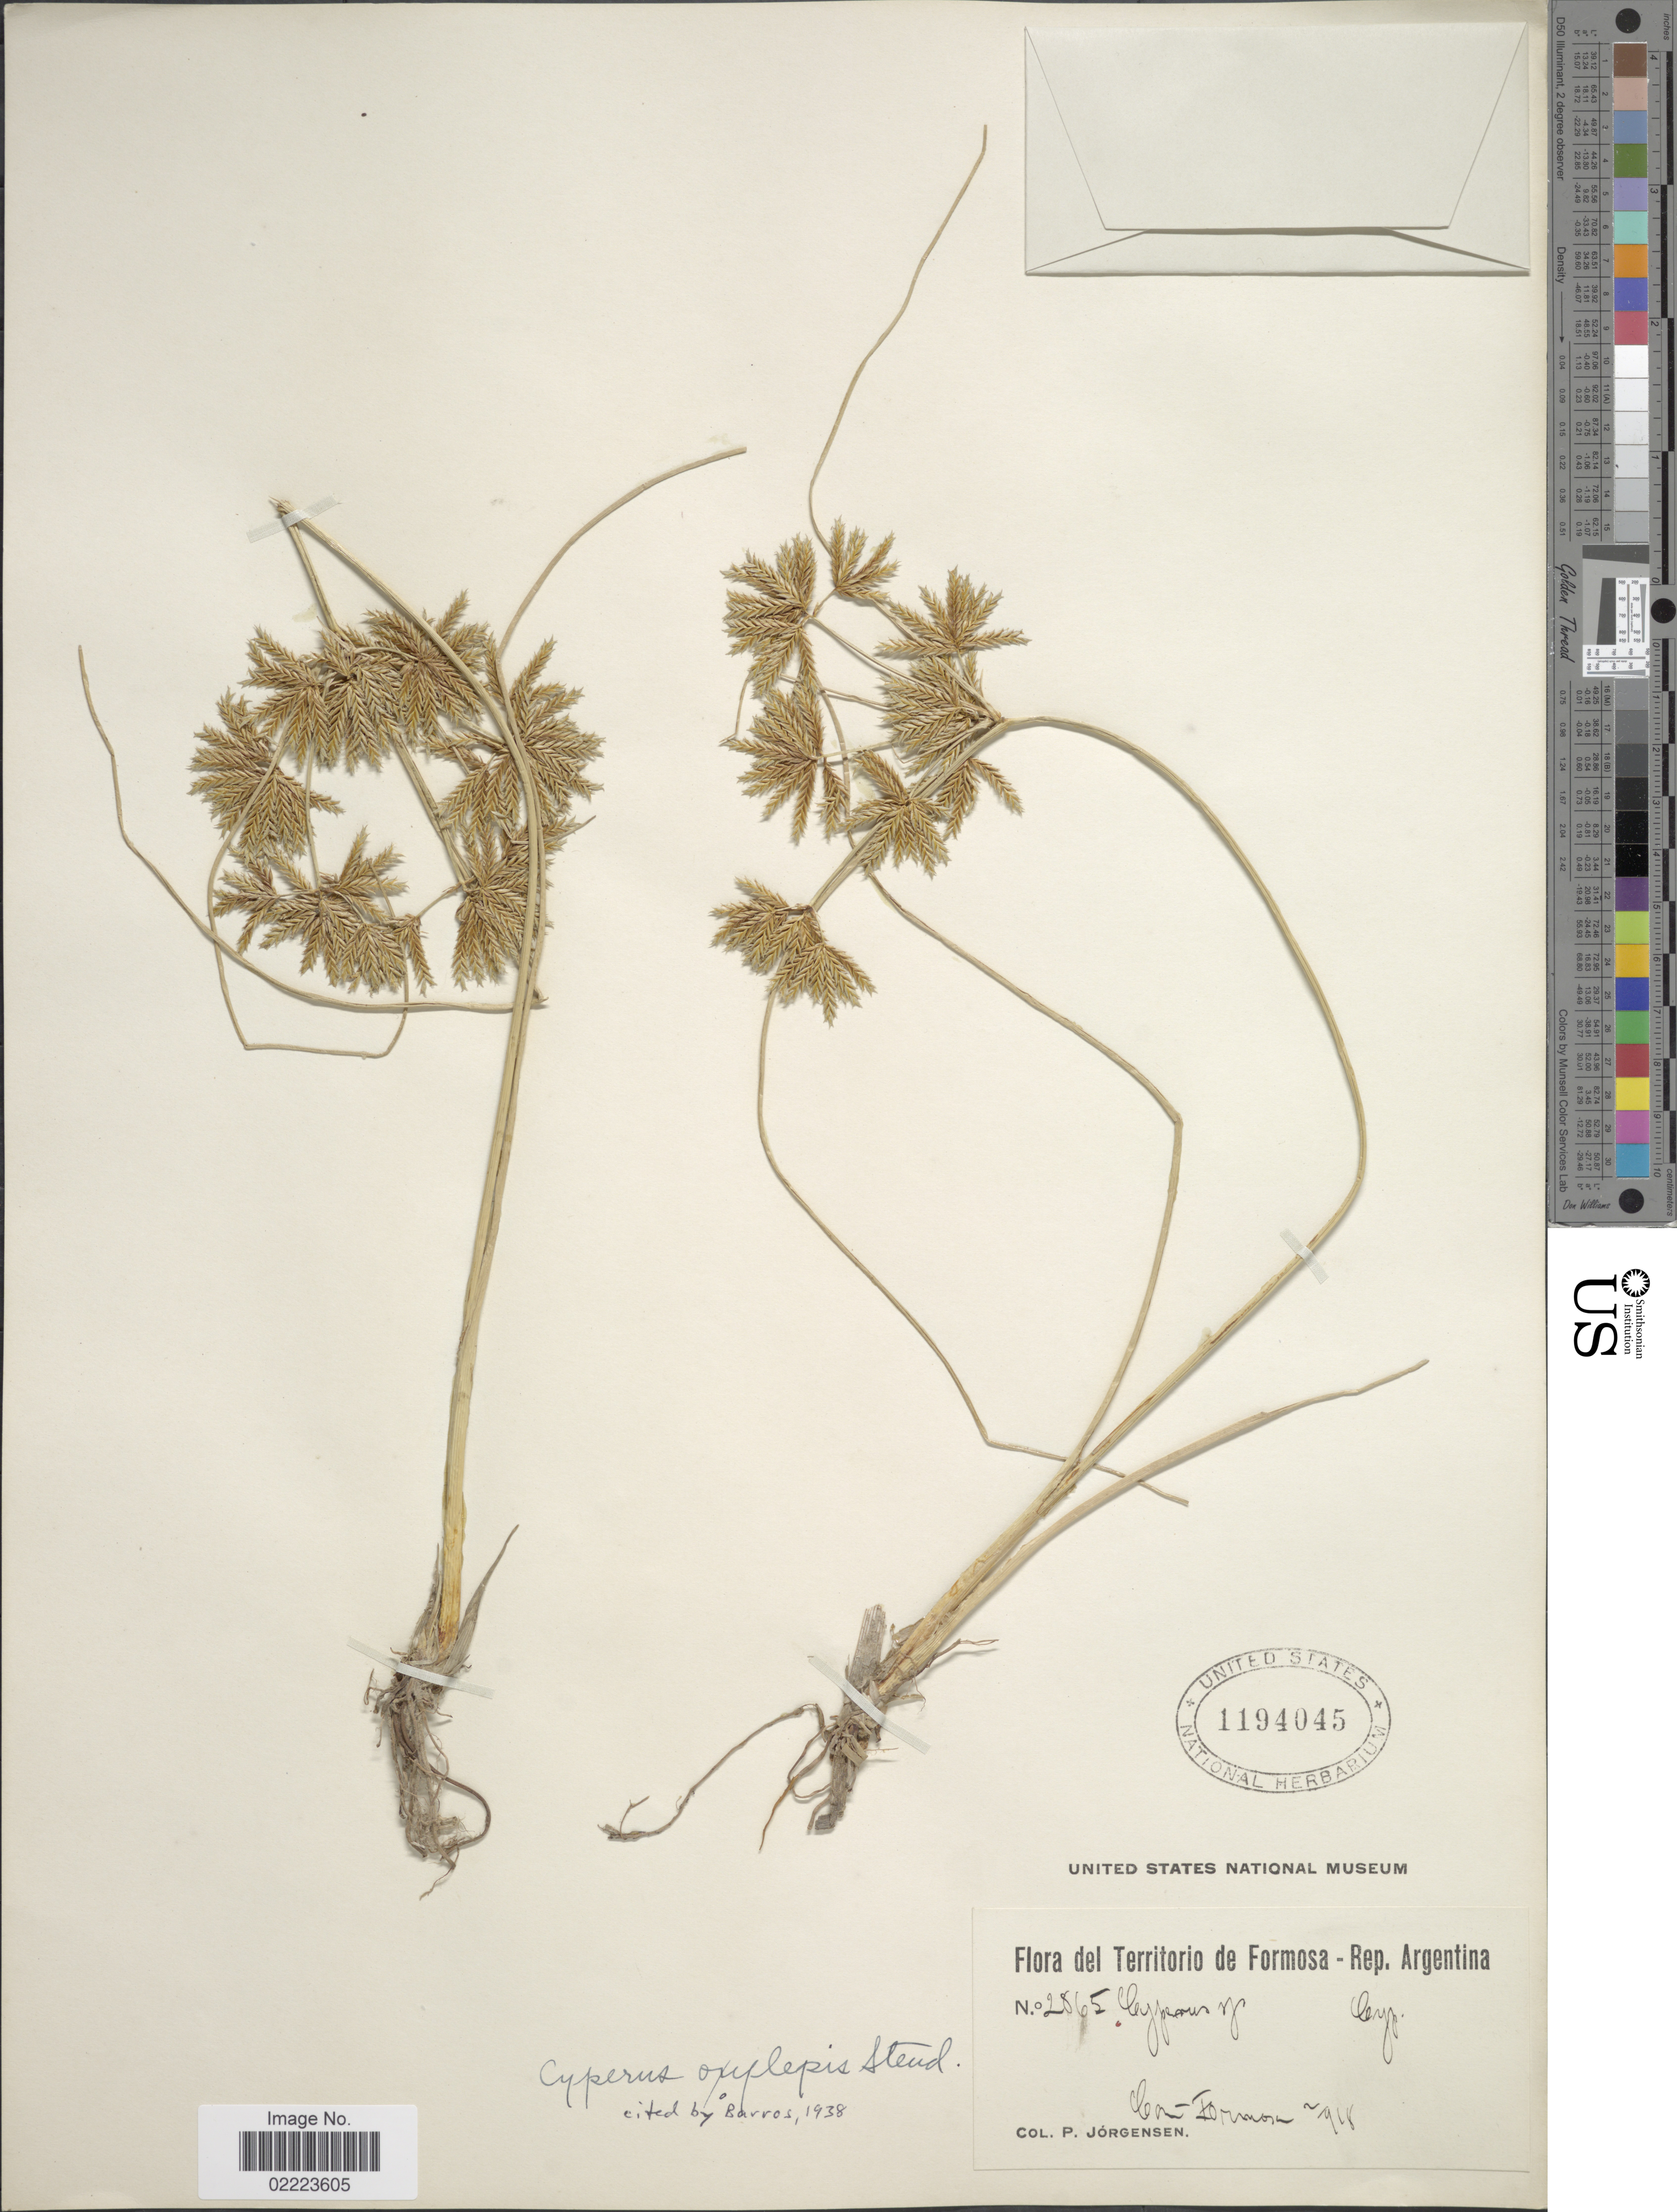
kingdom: Plantae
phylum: Tracheophyta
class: Liliopsida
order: Poales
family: Cyperaceae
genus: Cyperus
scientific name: Cyperus oxylepis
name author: Nees ex Steud.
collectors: P. Jörgensen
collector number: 2865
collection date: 1918-02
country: Argentina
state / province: Formosa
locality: Territorio de Formosa - Rep. Argentina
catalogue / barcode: US 1194045